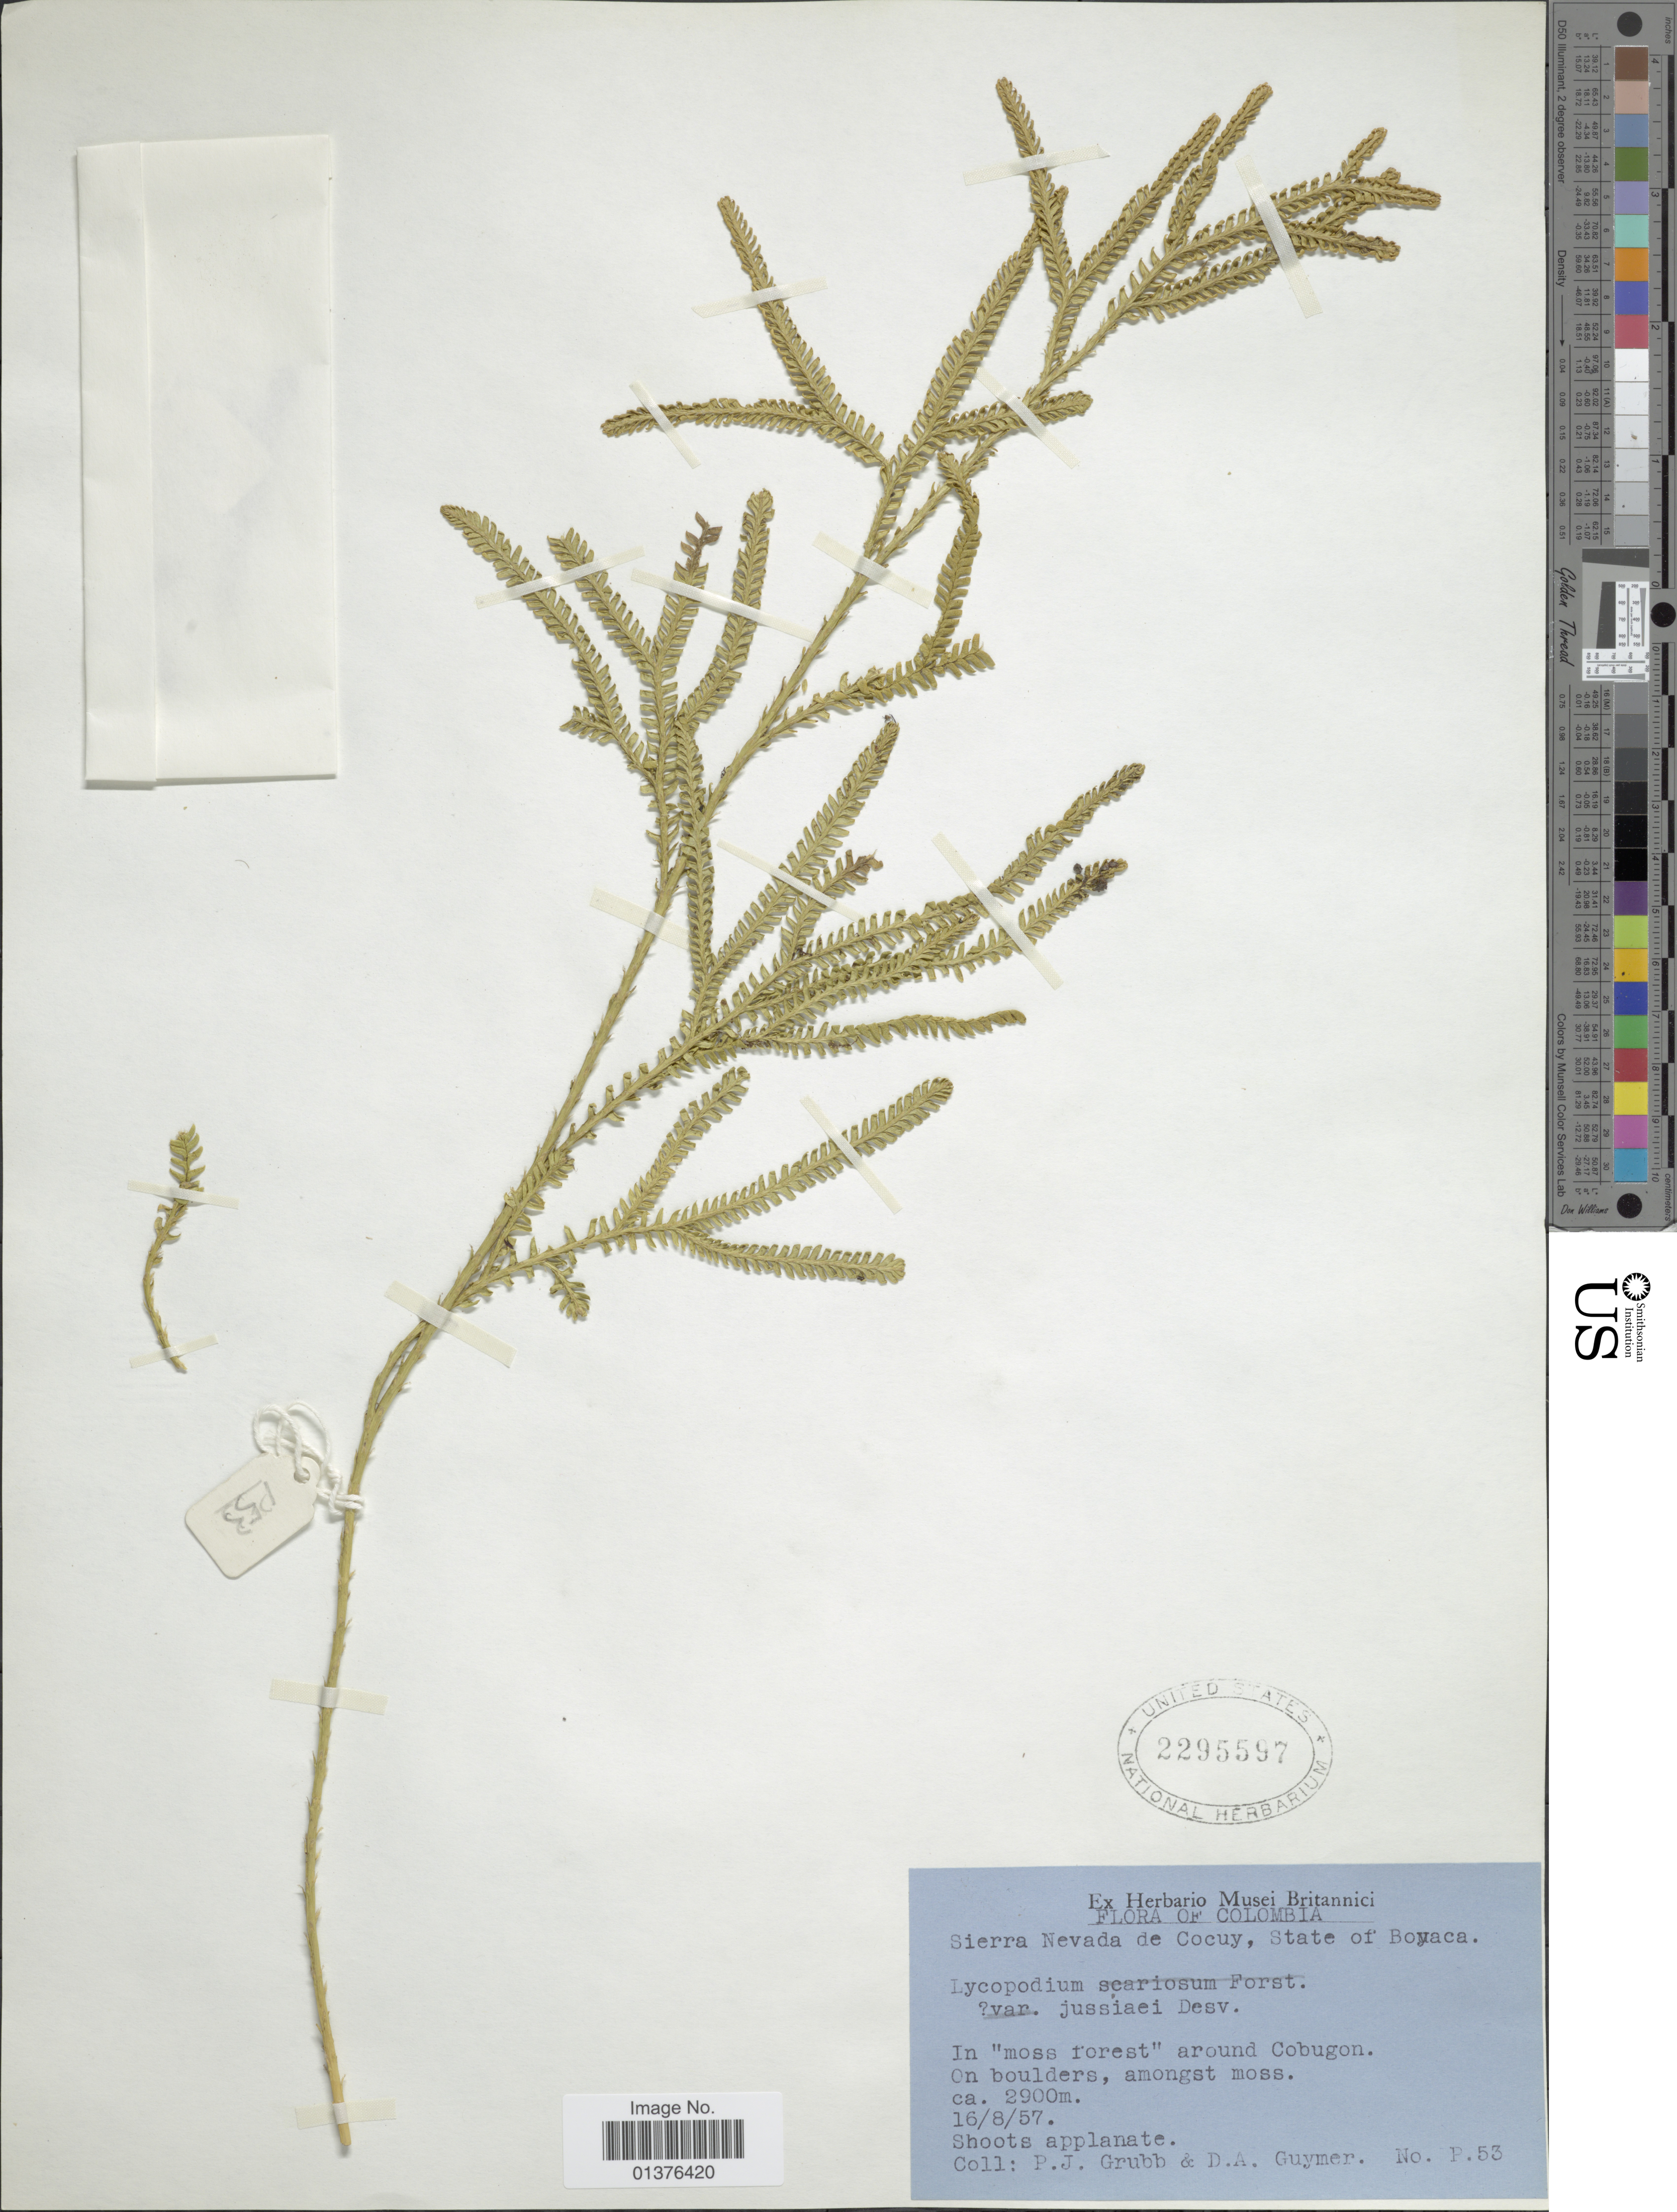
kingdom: Plantae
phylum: Tracheophyta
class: Lycopodiopsida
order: Lycopodiales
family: Lycopodiaceae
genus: Diphasium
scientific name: Diphasium jussiaei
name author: (Desv.) C. Presl ex Rothm.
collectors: P. J. Grubb & D. Guymer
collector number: P53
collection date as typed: Transcribed d/m/y: 16/8/57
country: Colombia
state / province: Boyacá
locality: Sierra Nevada de Cocuy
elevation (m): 2900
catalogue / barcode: US 2295597